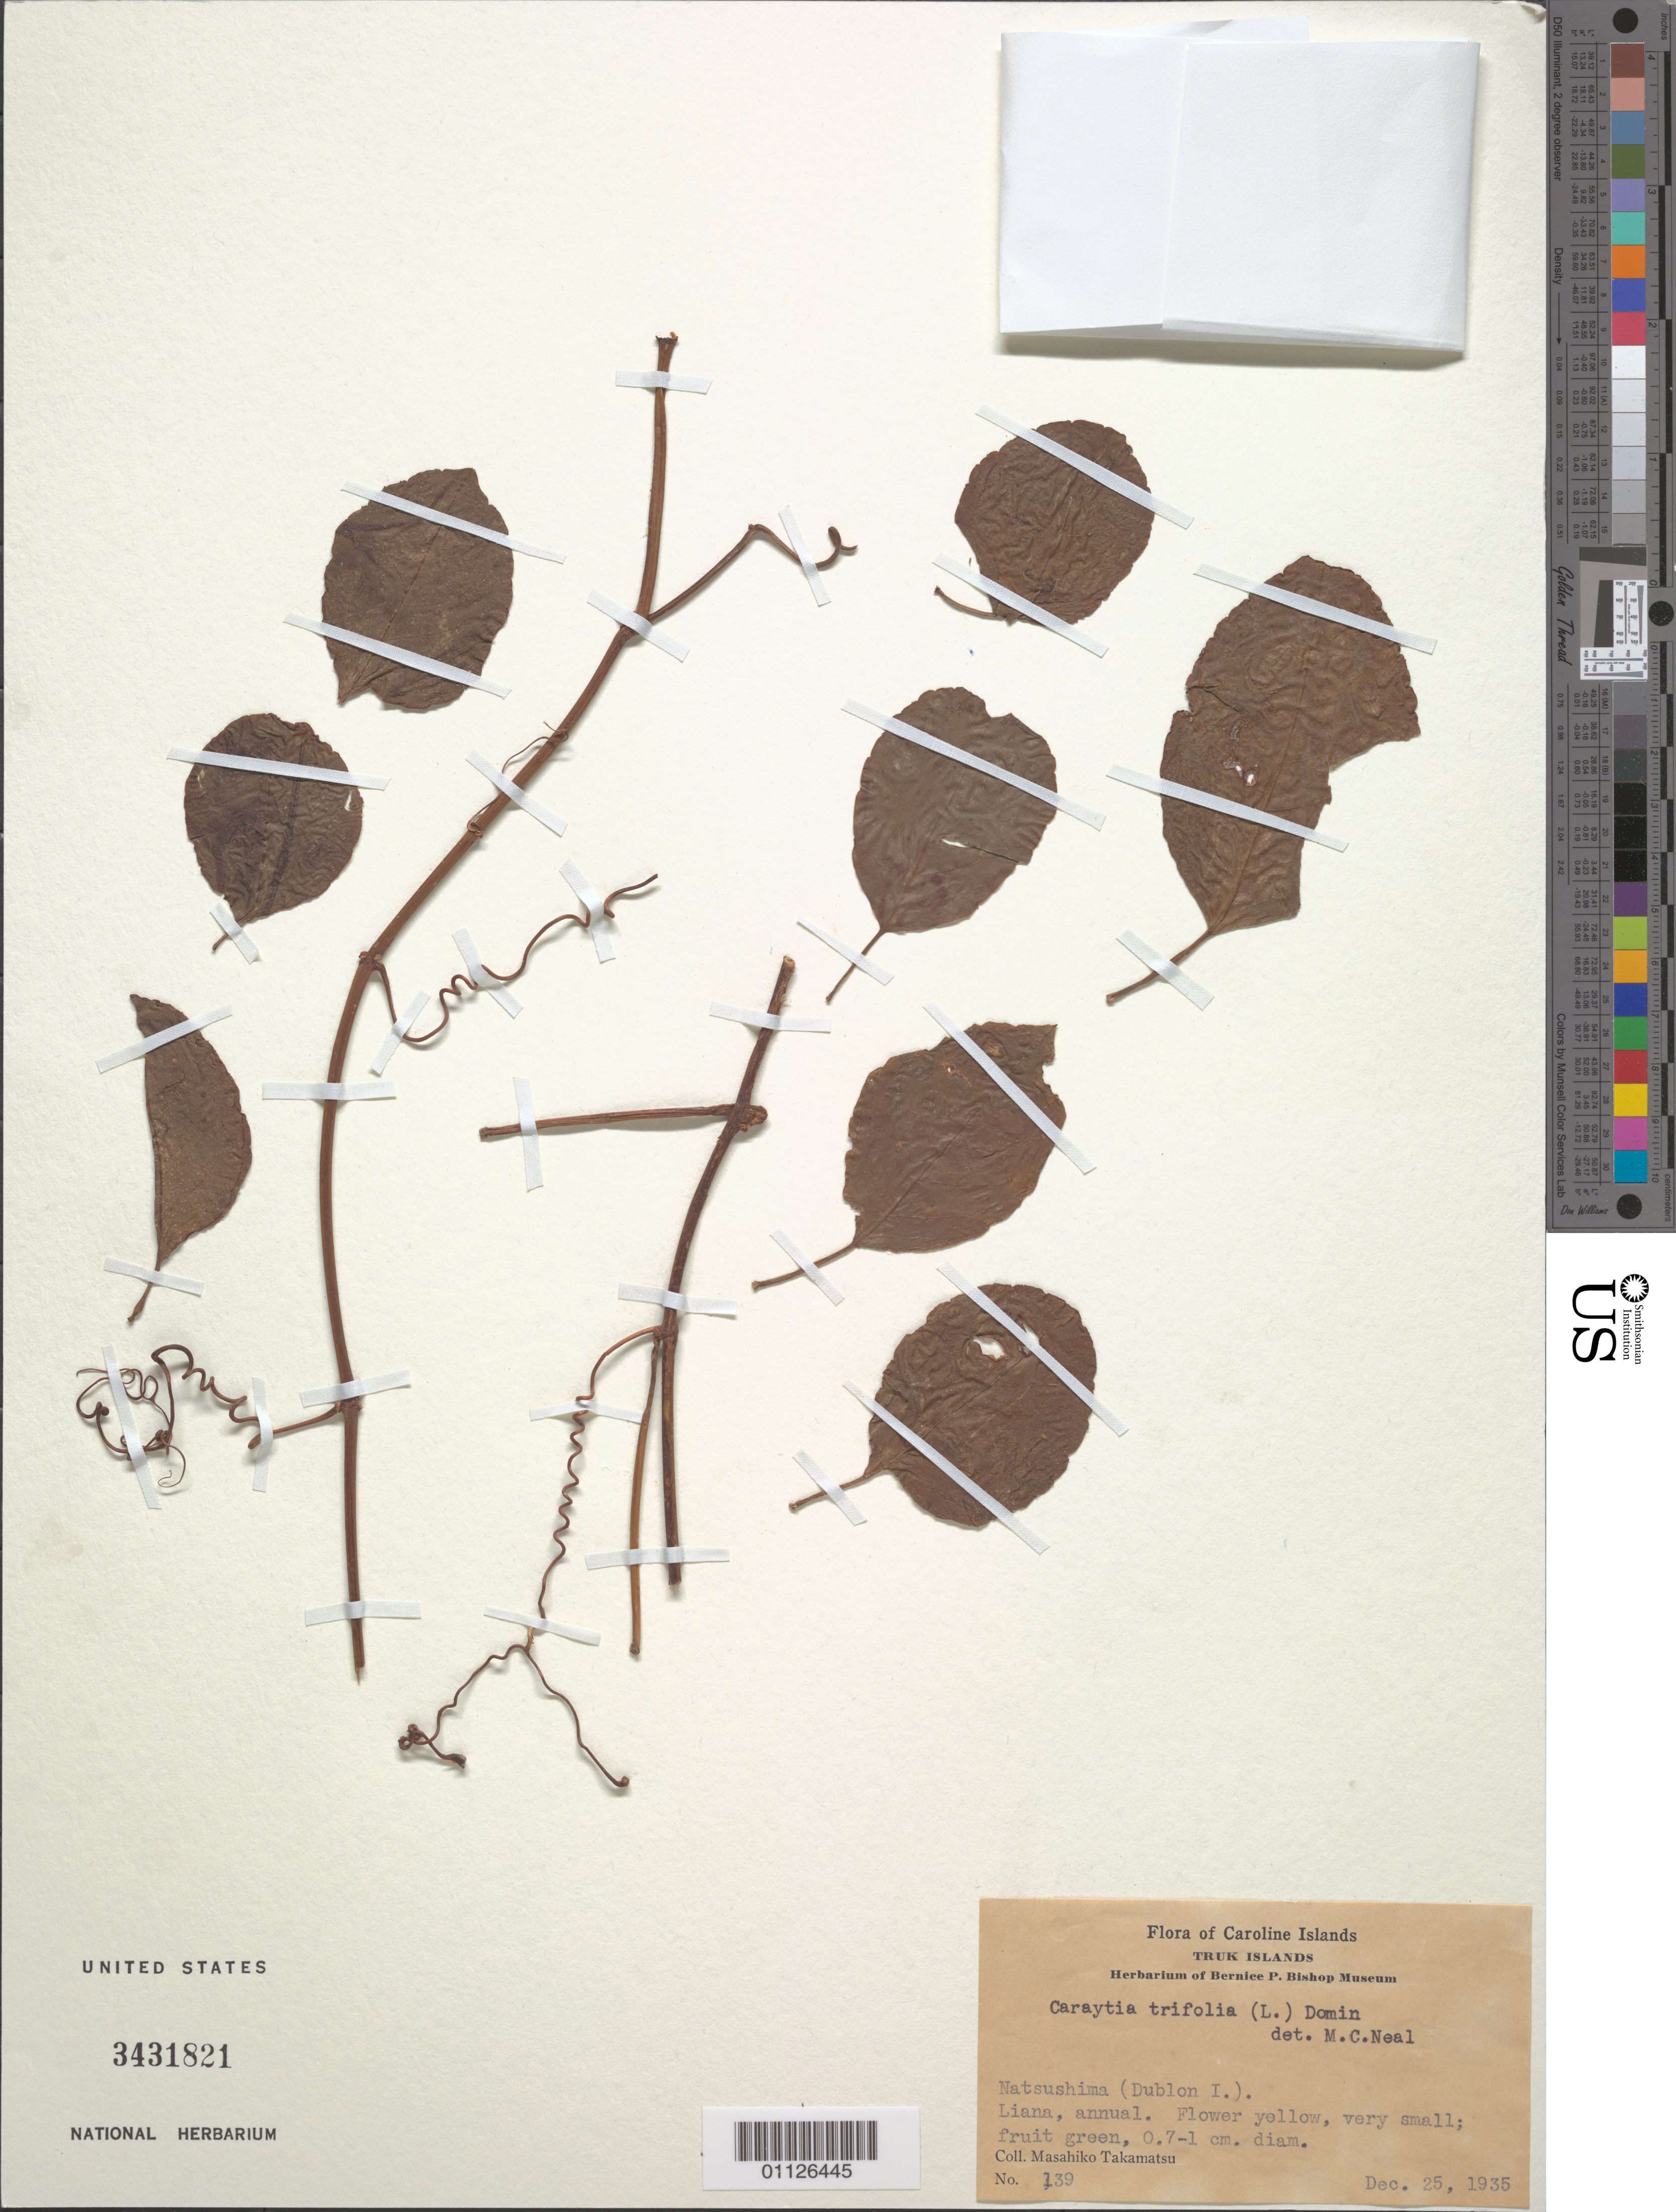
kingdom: Plantae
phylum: Tracheophyta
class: Magnoliopsida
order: Vitales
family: Vitaceae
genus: Causonis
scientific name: Causonis trifolia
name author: (L.) Mabb. & J. Wen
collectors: M. Takamatsu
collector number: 139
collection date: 1935-12-25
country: Micronesia, Federated States of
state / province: Truk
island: Dublon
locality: Caroline Islands. Natsushima (Dublon I.).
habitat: Liana, annual, very small.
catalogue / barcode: US 3431821